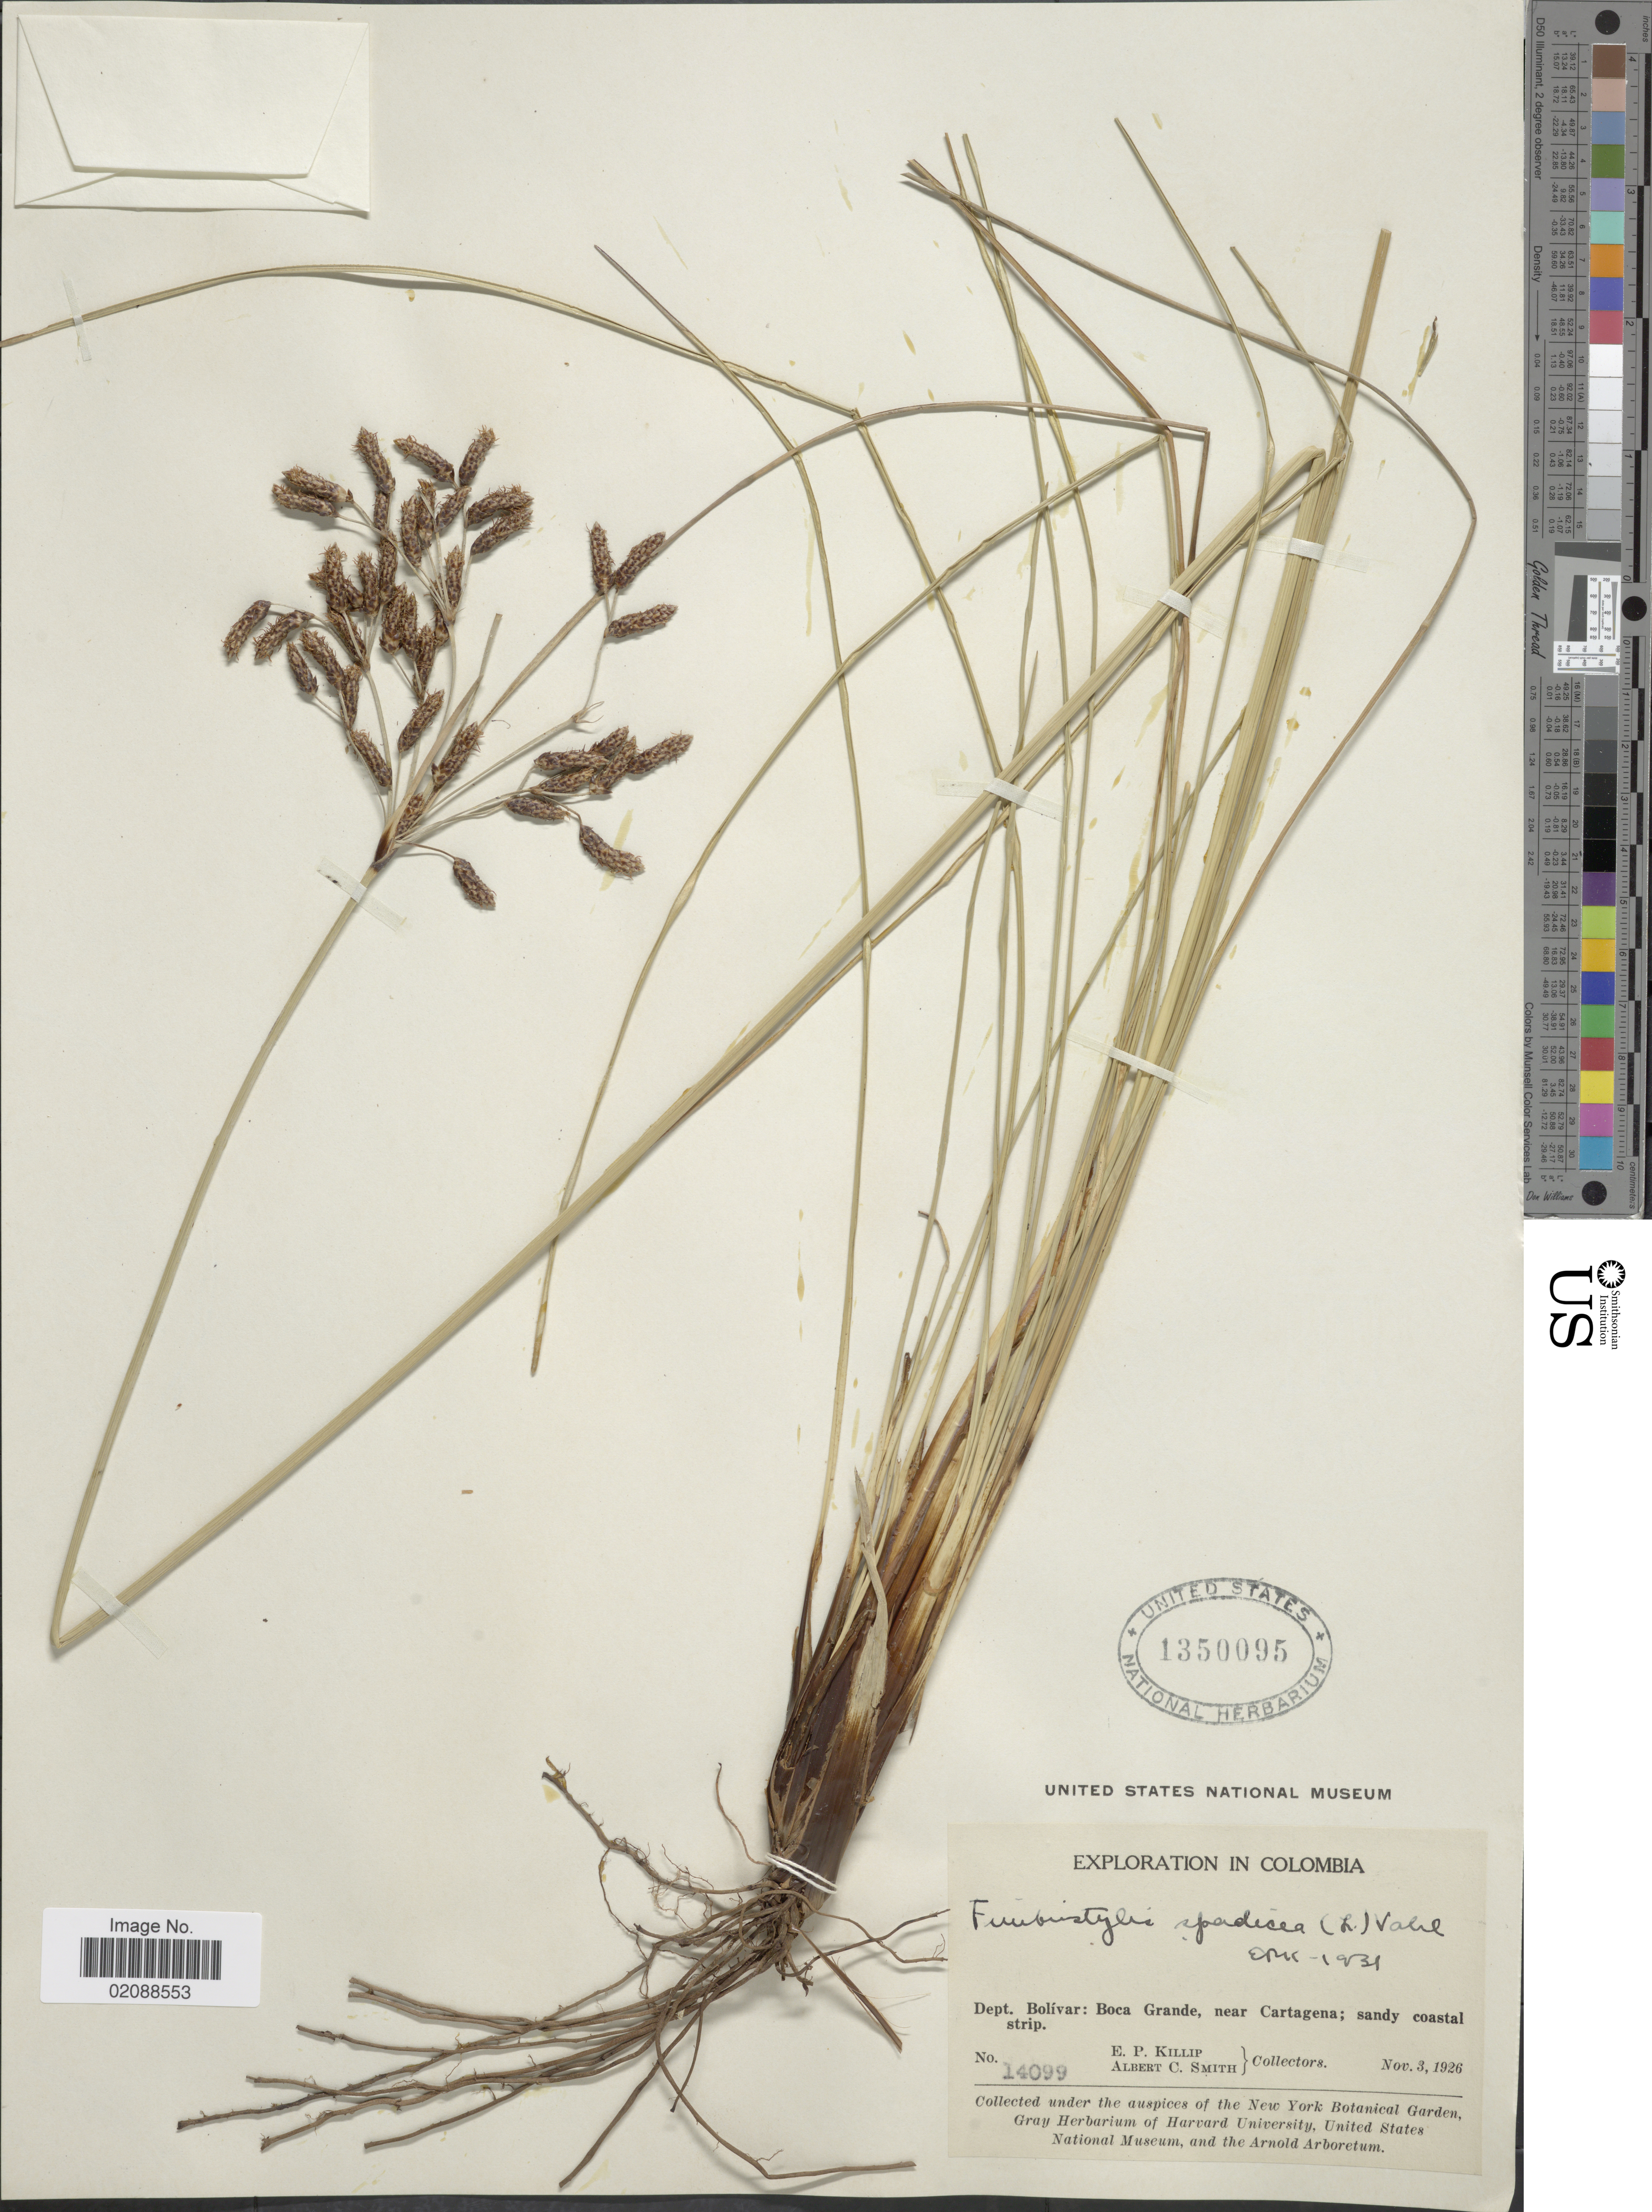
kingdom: Plantae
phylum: Tracheophyta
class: Liliopsida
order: Poales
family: Cyperaceae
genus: Fimbristylis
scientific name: Fimbristylis spadicea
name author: (L.) Vahl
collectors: E. P. Killip & A. C. Smith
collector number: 14099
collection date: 1926-11-03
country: Colombia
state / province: Bolívar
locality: Boca Grande, near Cartagena; sandy coastal strip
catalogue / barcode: US 1350095